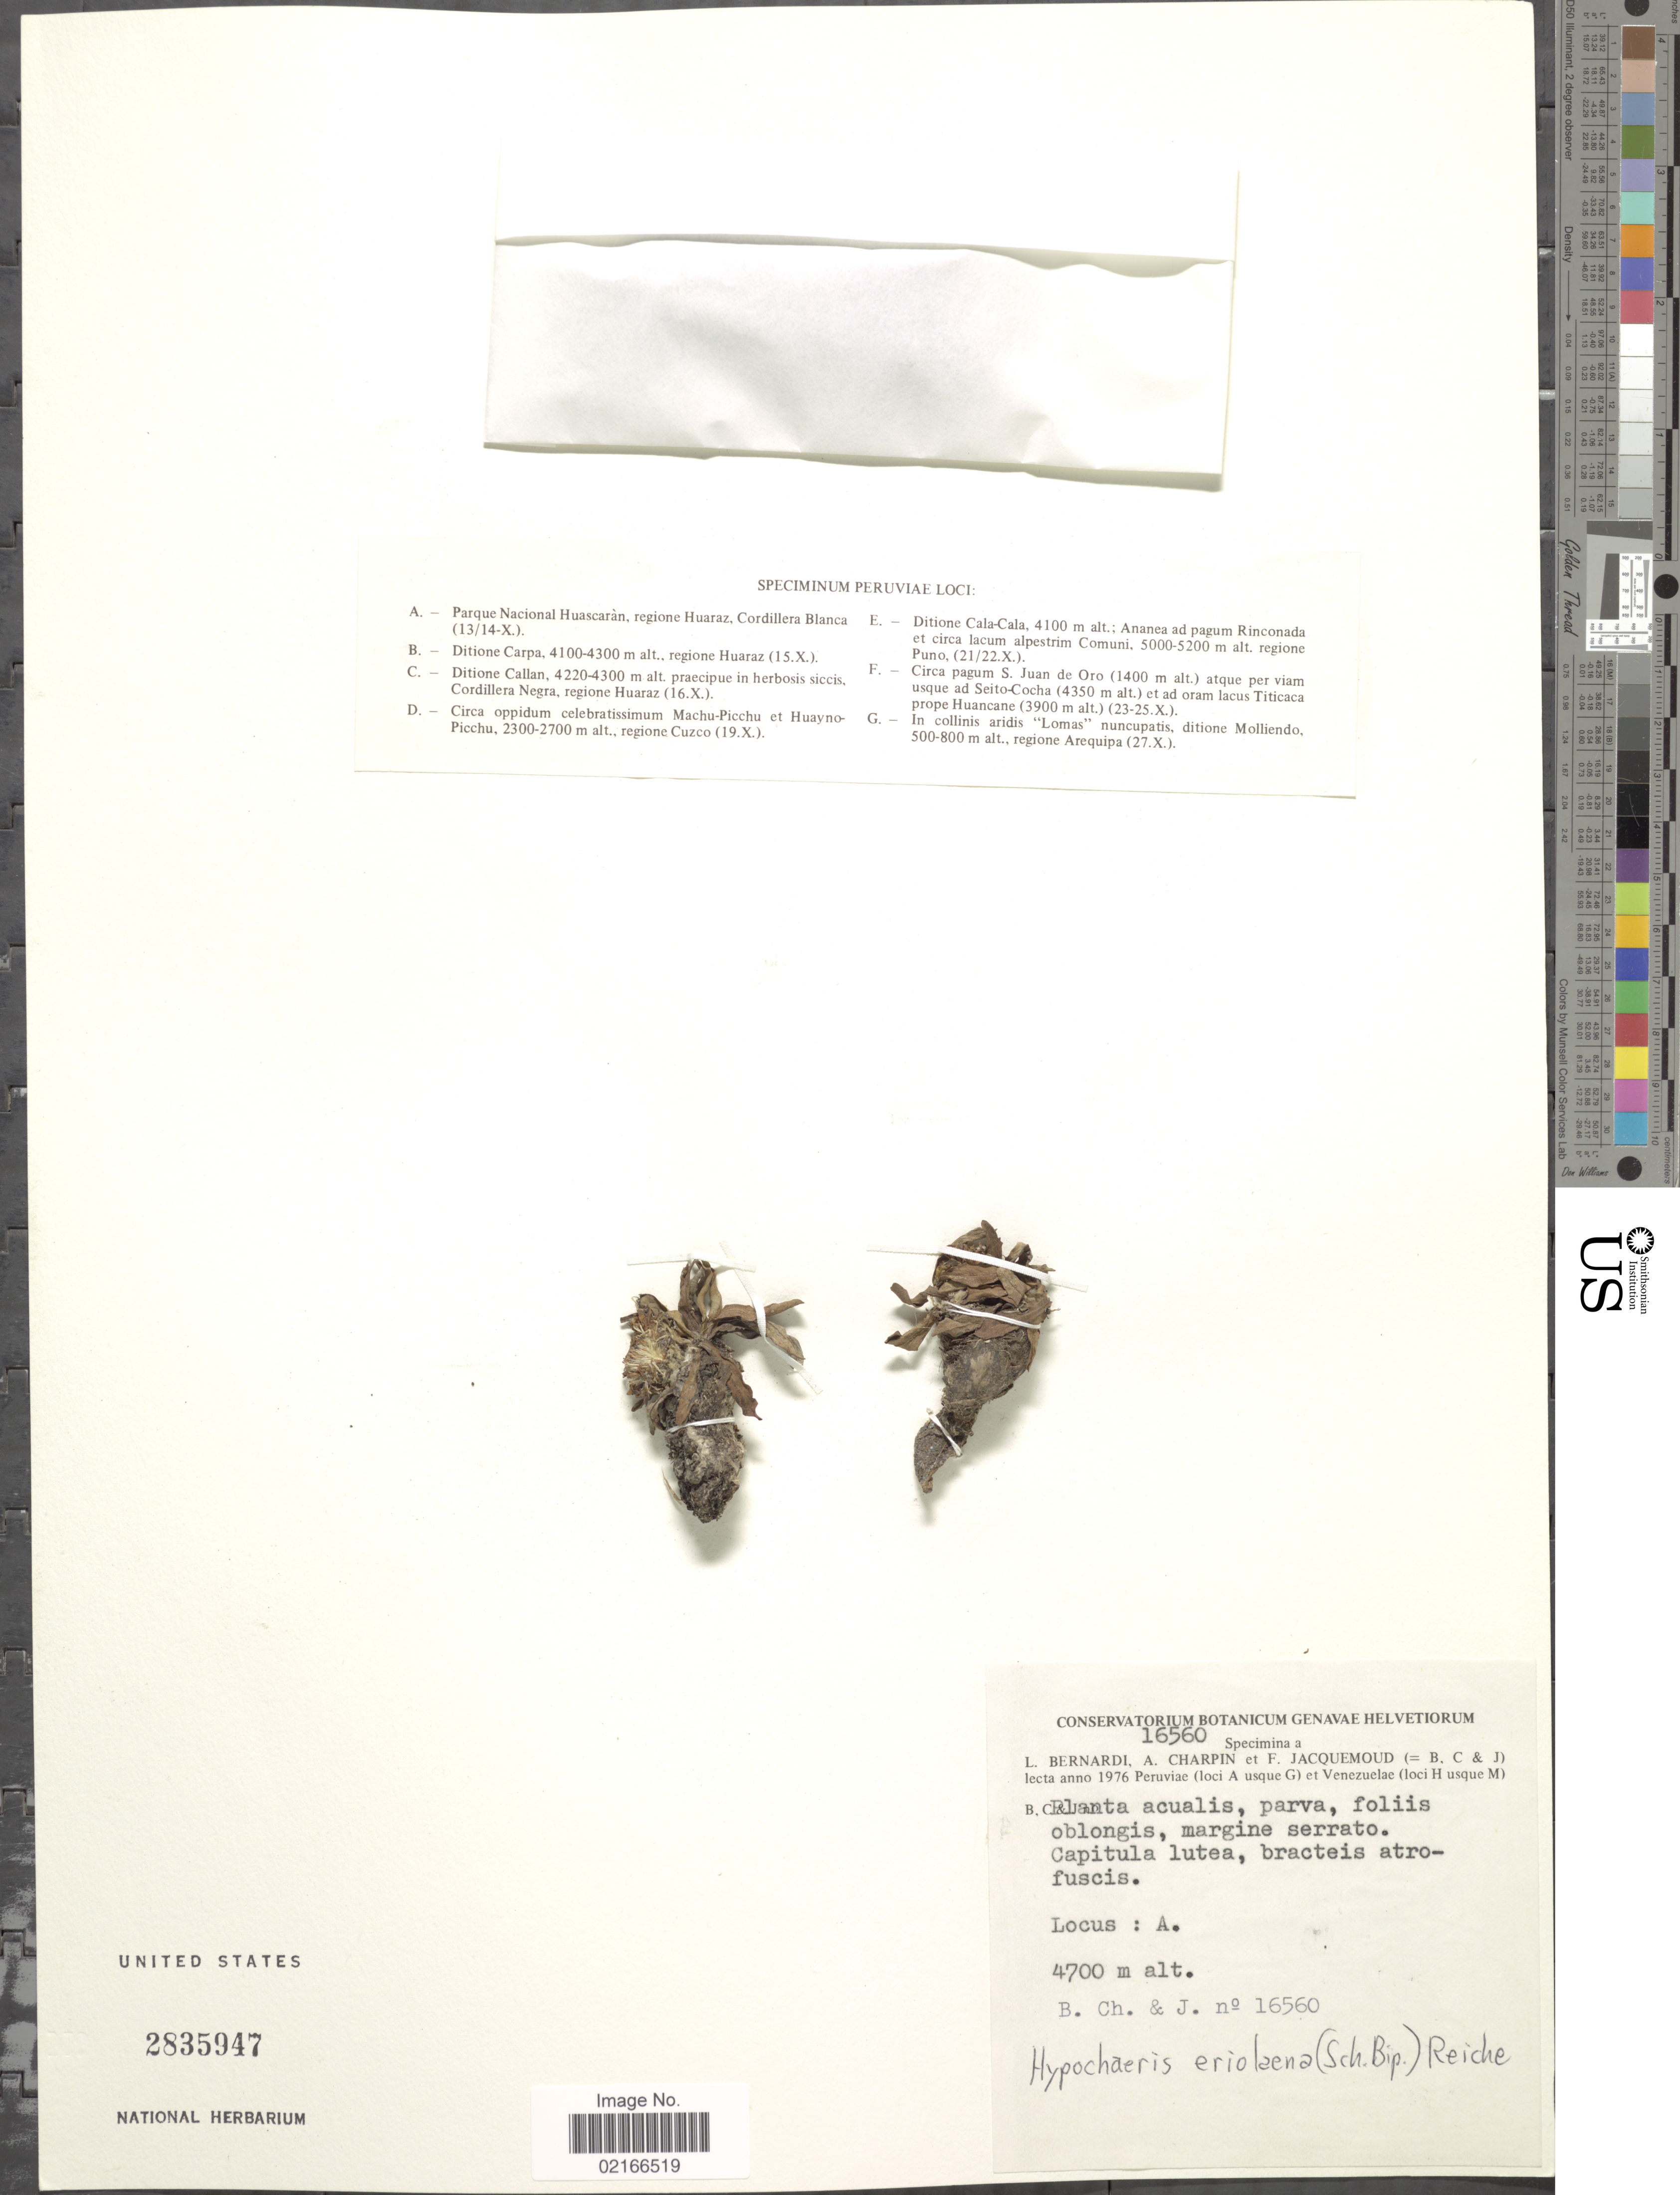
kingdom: Plantae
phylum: Tracheophyta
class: Magnoliopsida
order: Asterales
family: Asteraceae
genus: Hypochaeris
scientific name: Hypochaeris eriolaena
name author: (Sch. Bip.) Reiche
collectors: L. Bernardi, A. Charpin & F. Jacquemoud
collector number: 16560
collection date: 1976-10-13/1976-10-14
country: Peru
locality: Parque Nacional Huascaràn, regione Huaraz, Cordillera Blanca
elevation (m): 4700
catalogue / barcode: US 2835947